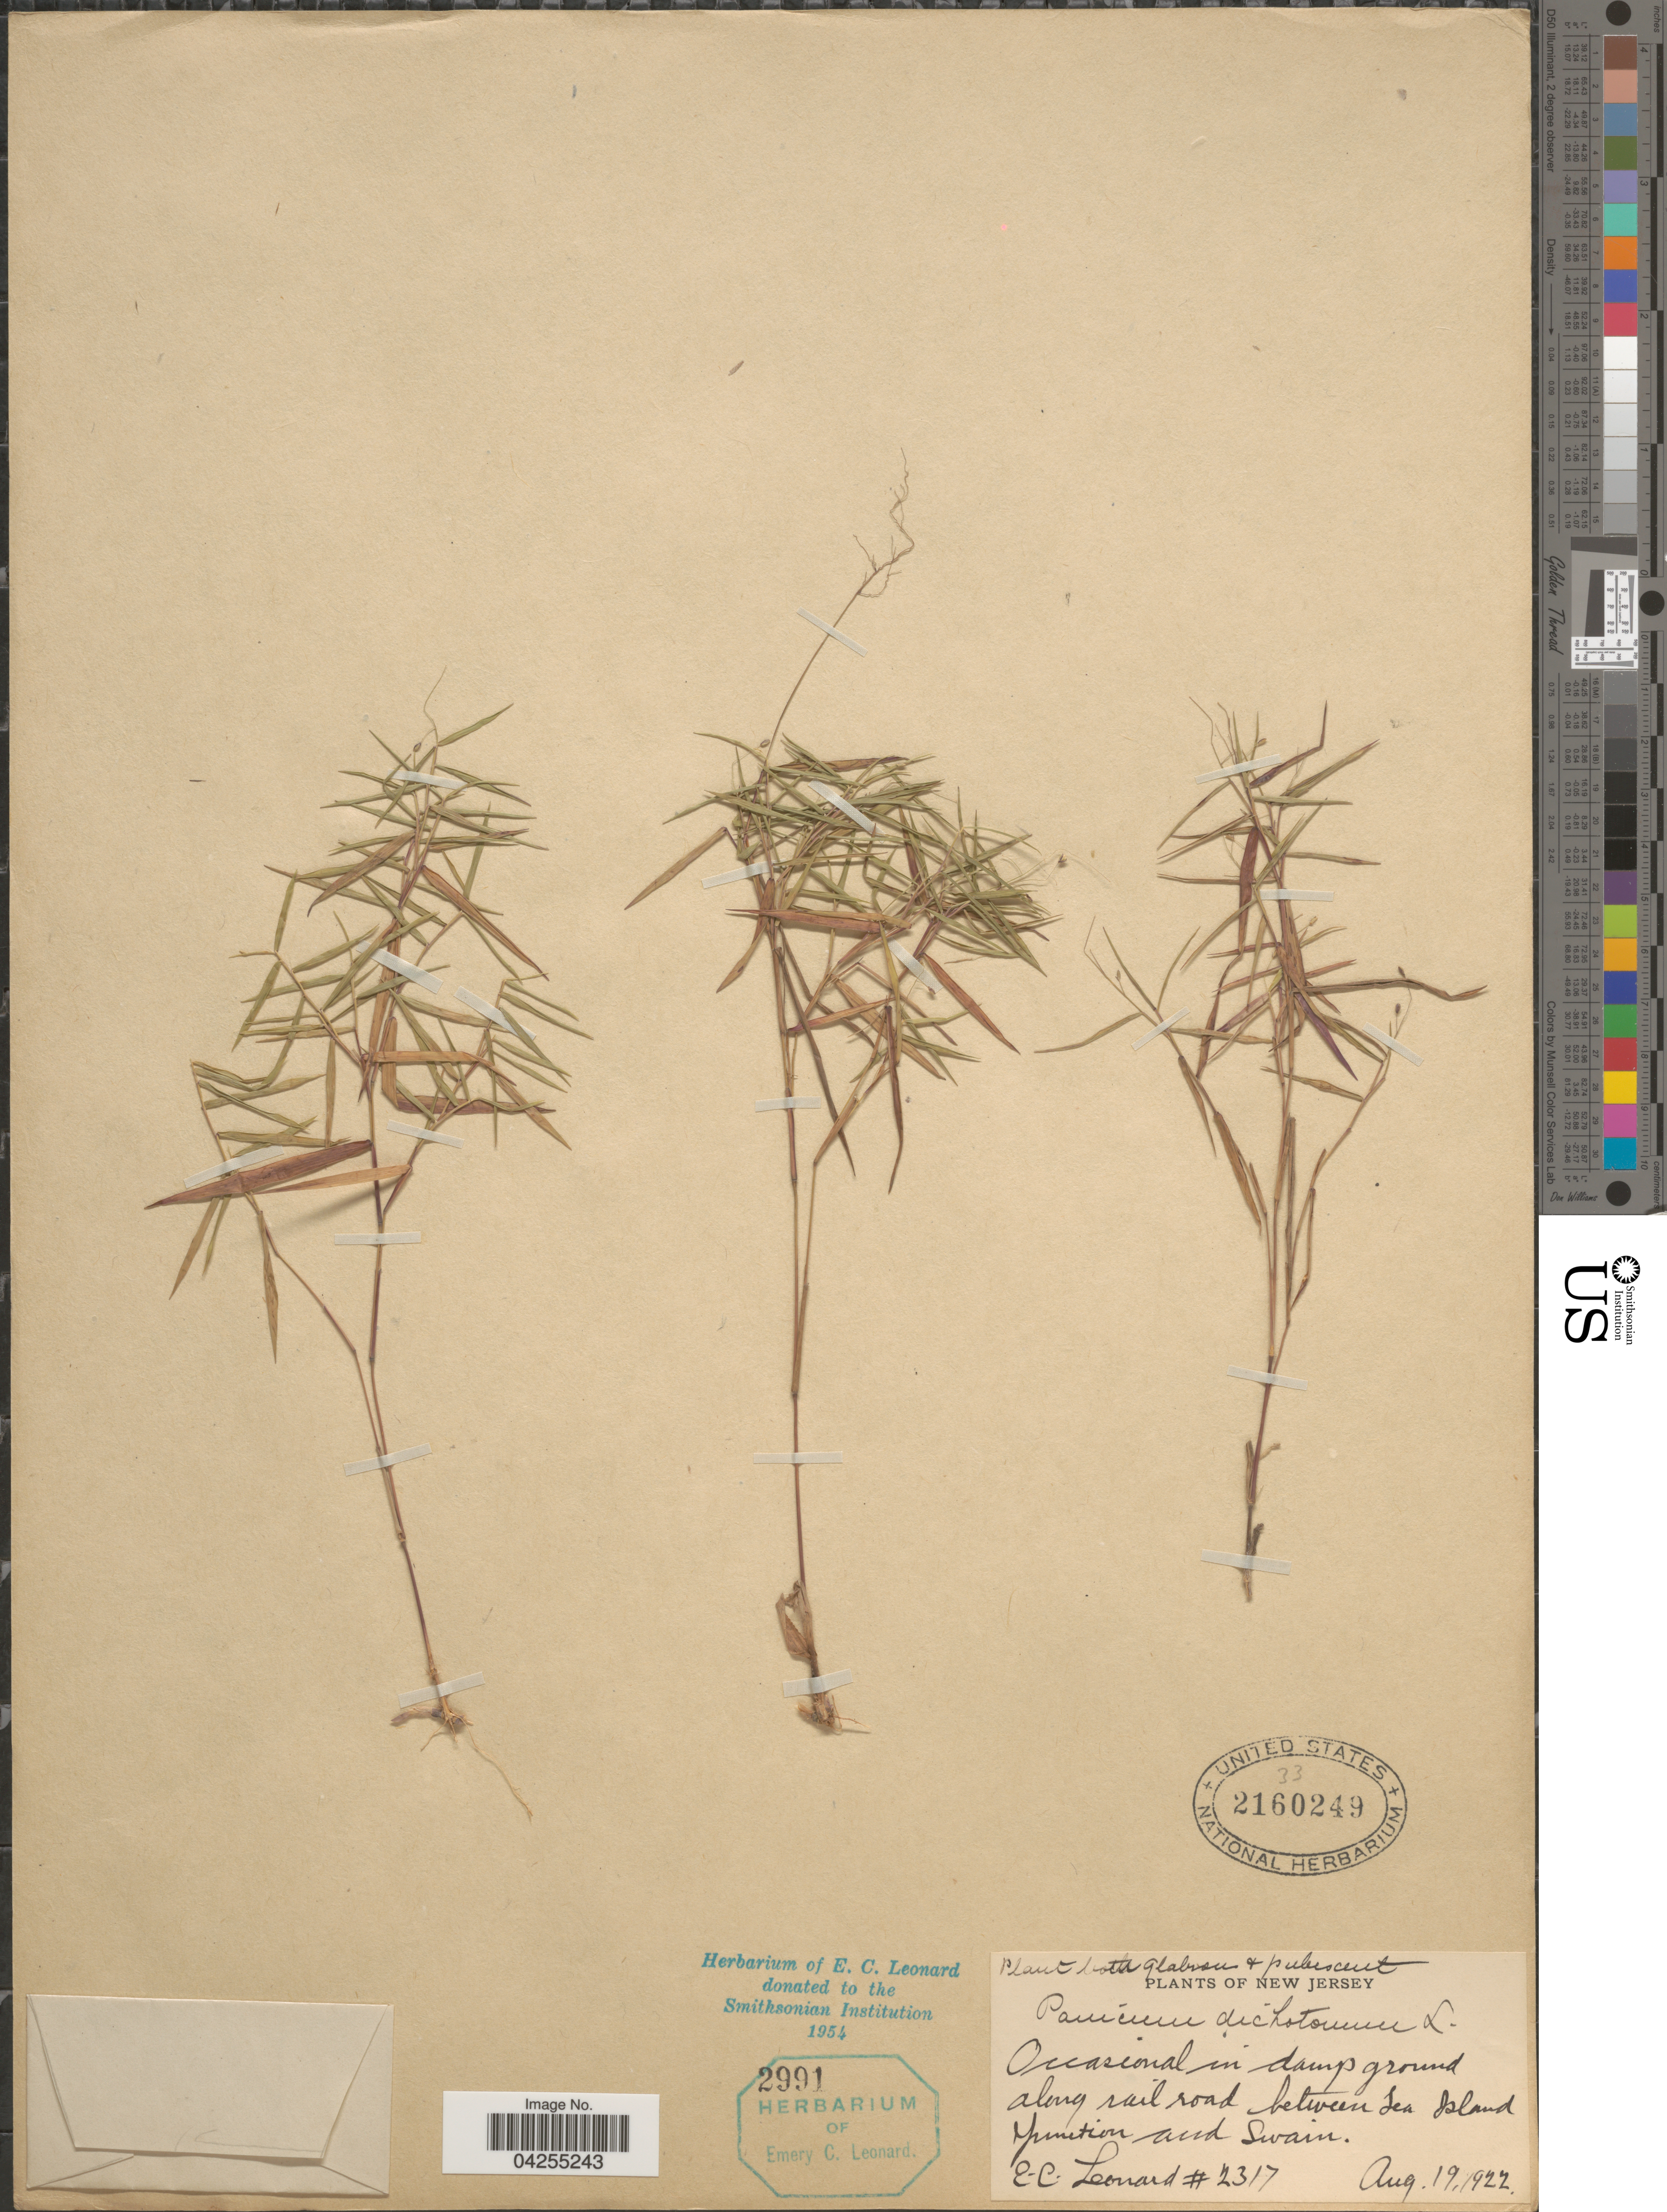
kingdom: Plantae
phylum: Tracheophyta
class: Liliopsida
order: Poales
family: Poaceae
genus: Dichanthelium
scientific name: Dichanthelium dichotomum var. dichotomum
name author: (L.) Gould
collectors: E. C. Leonard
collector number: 2317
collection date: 1922-08-19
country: United States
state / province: New Jersey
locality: Occasional in damp ground along rail road between Sea Island Junction and Swain.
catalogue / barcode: US 2160249